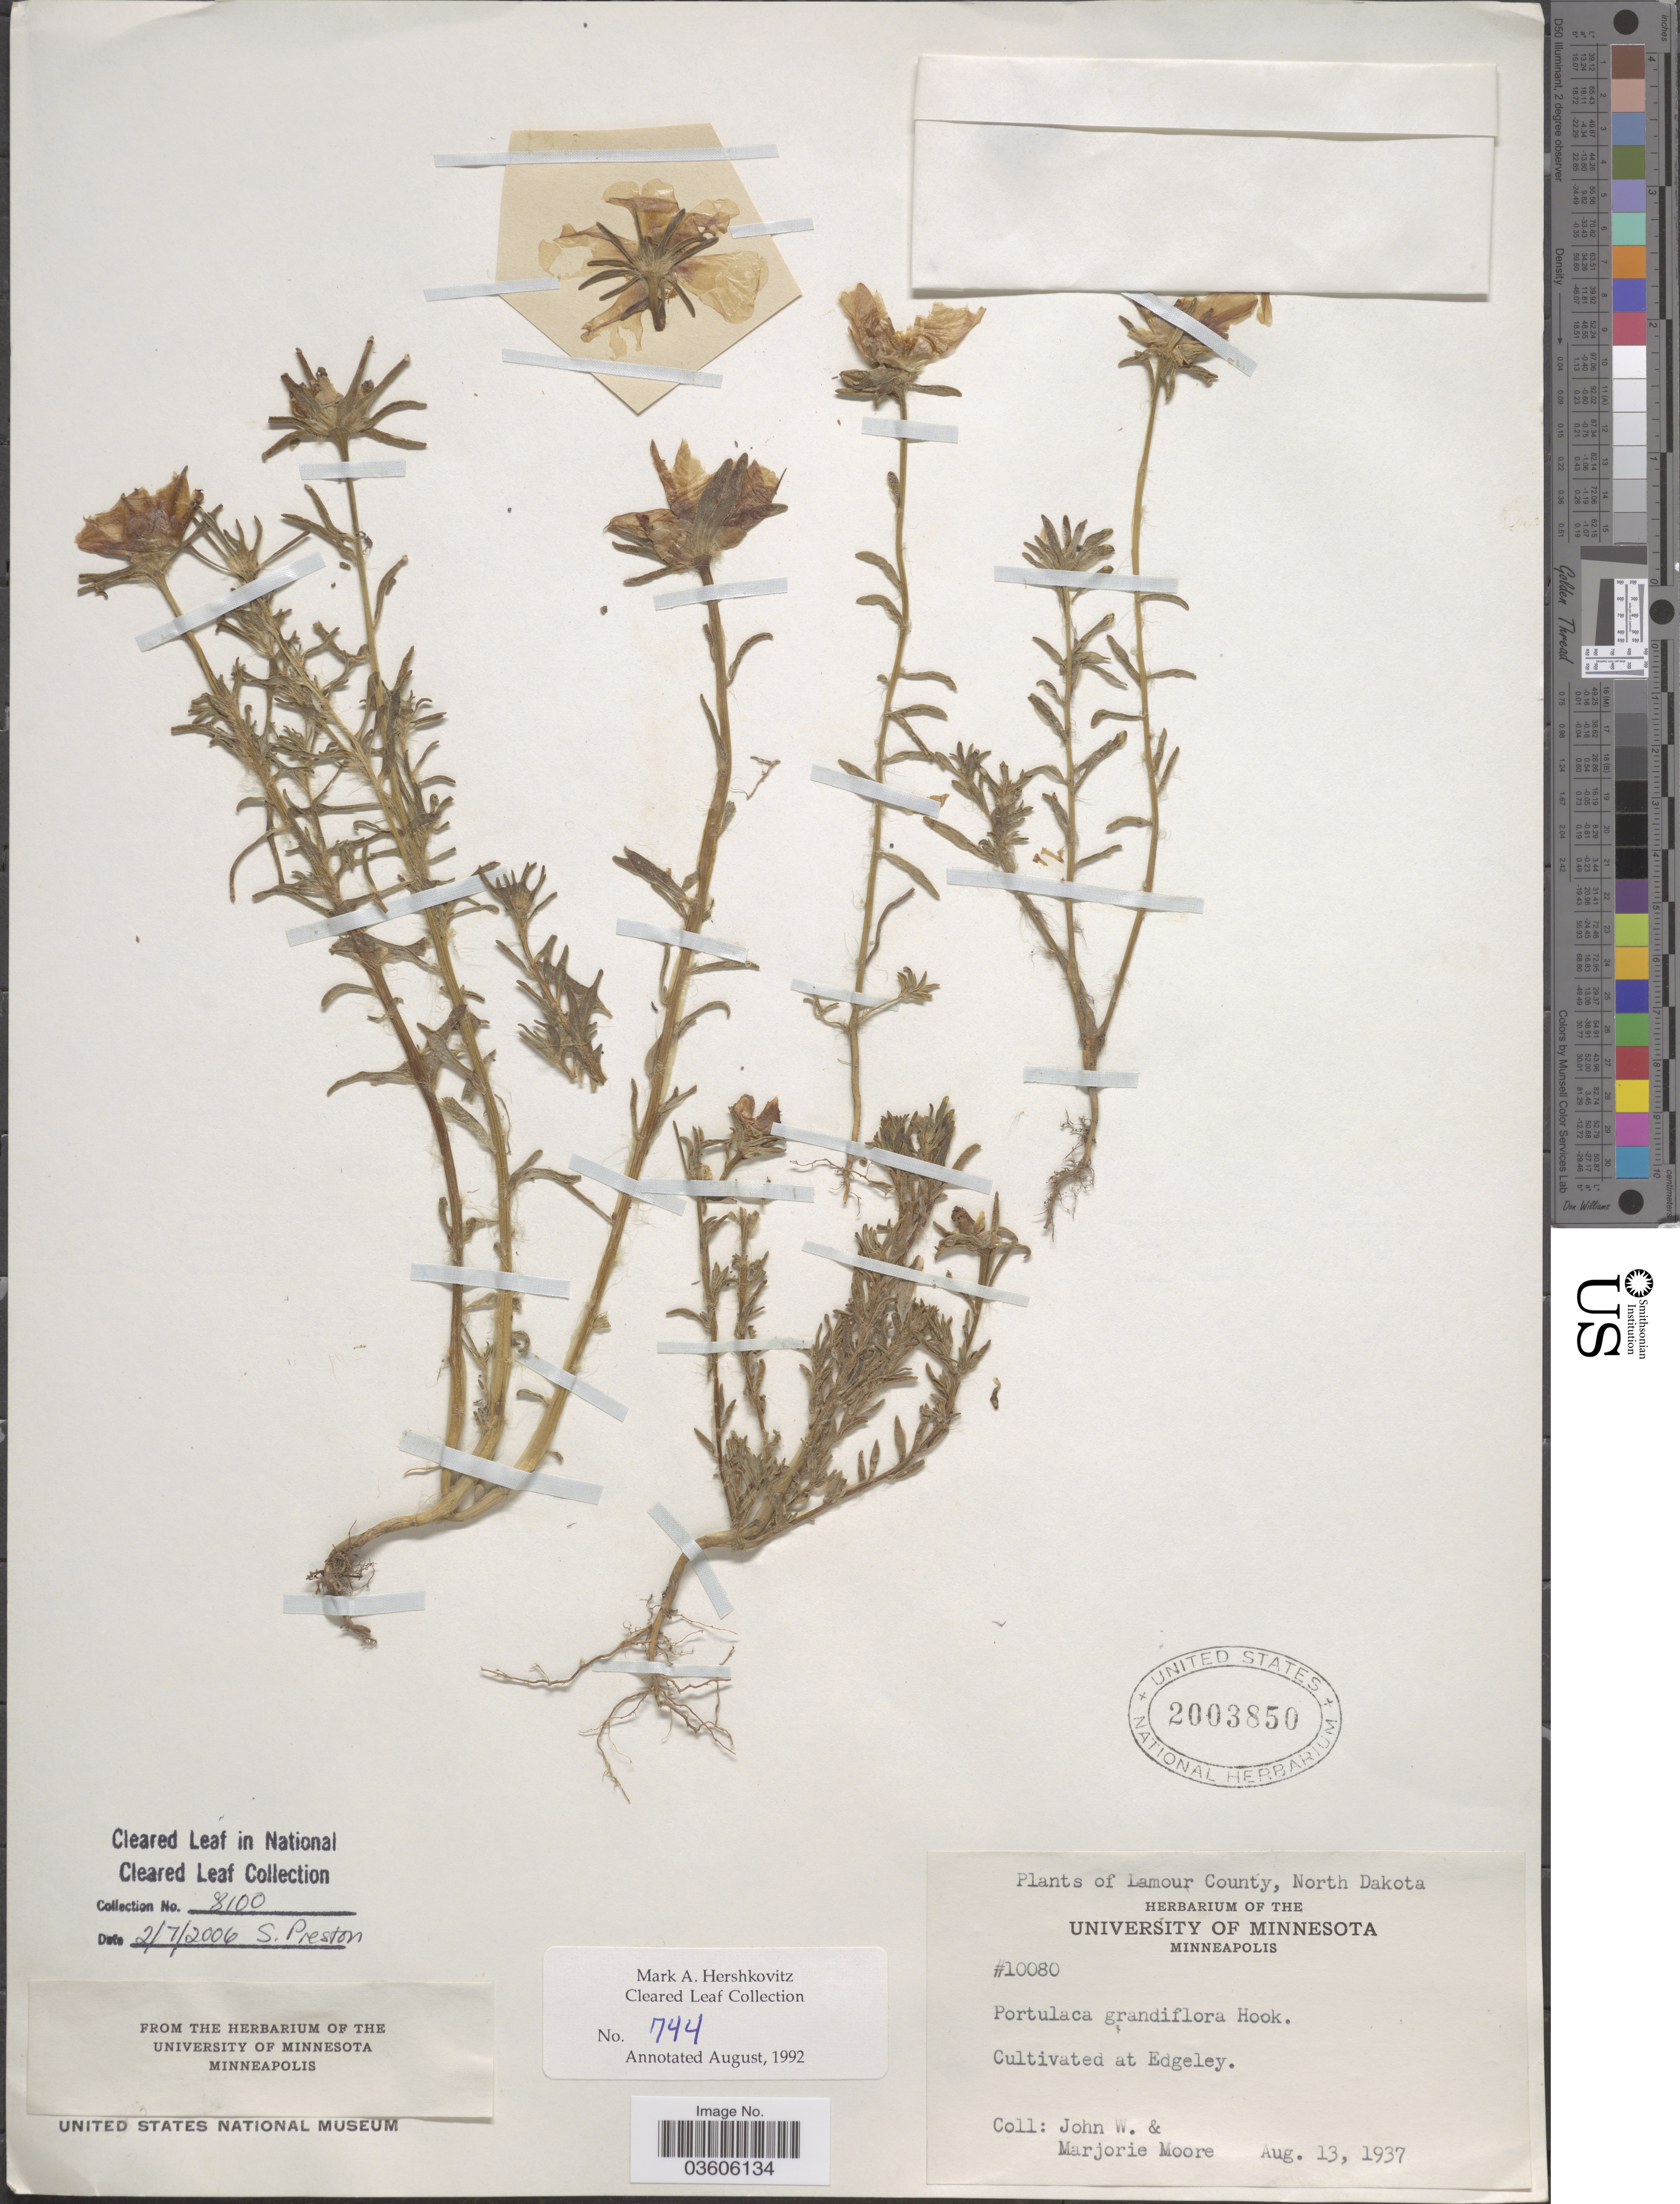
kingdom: Plantae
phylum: Tracheophyta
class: Magnoliopsida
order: Caryophyllales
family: Portulacaceae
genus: Portulaca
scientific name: Portulaca grandiflora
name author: Hook.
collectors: J. Moore & M. Moore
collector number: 10080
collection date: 1937-08-13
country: United States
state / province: North Dakota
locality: Lamour County. Edgeley.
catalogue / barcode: US 2003850